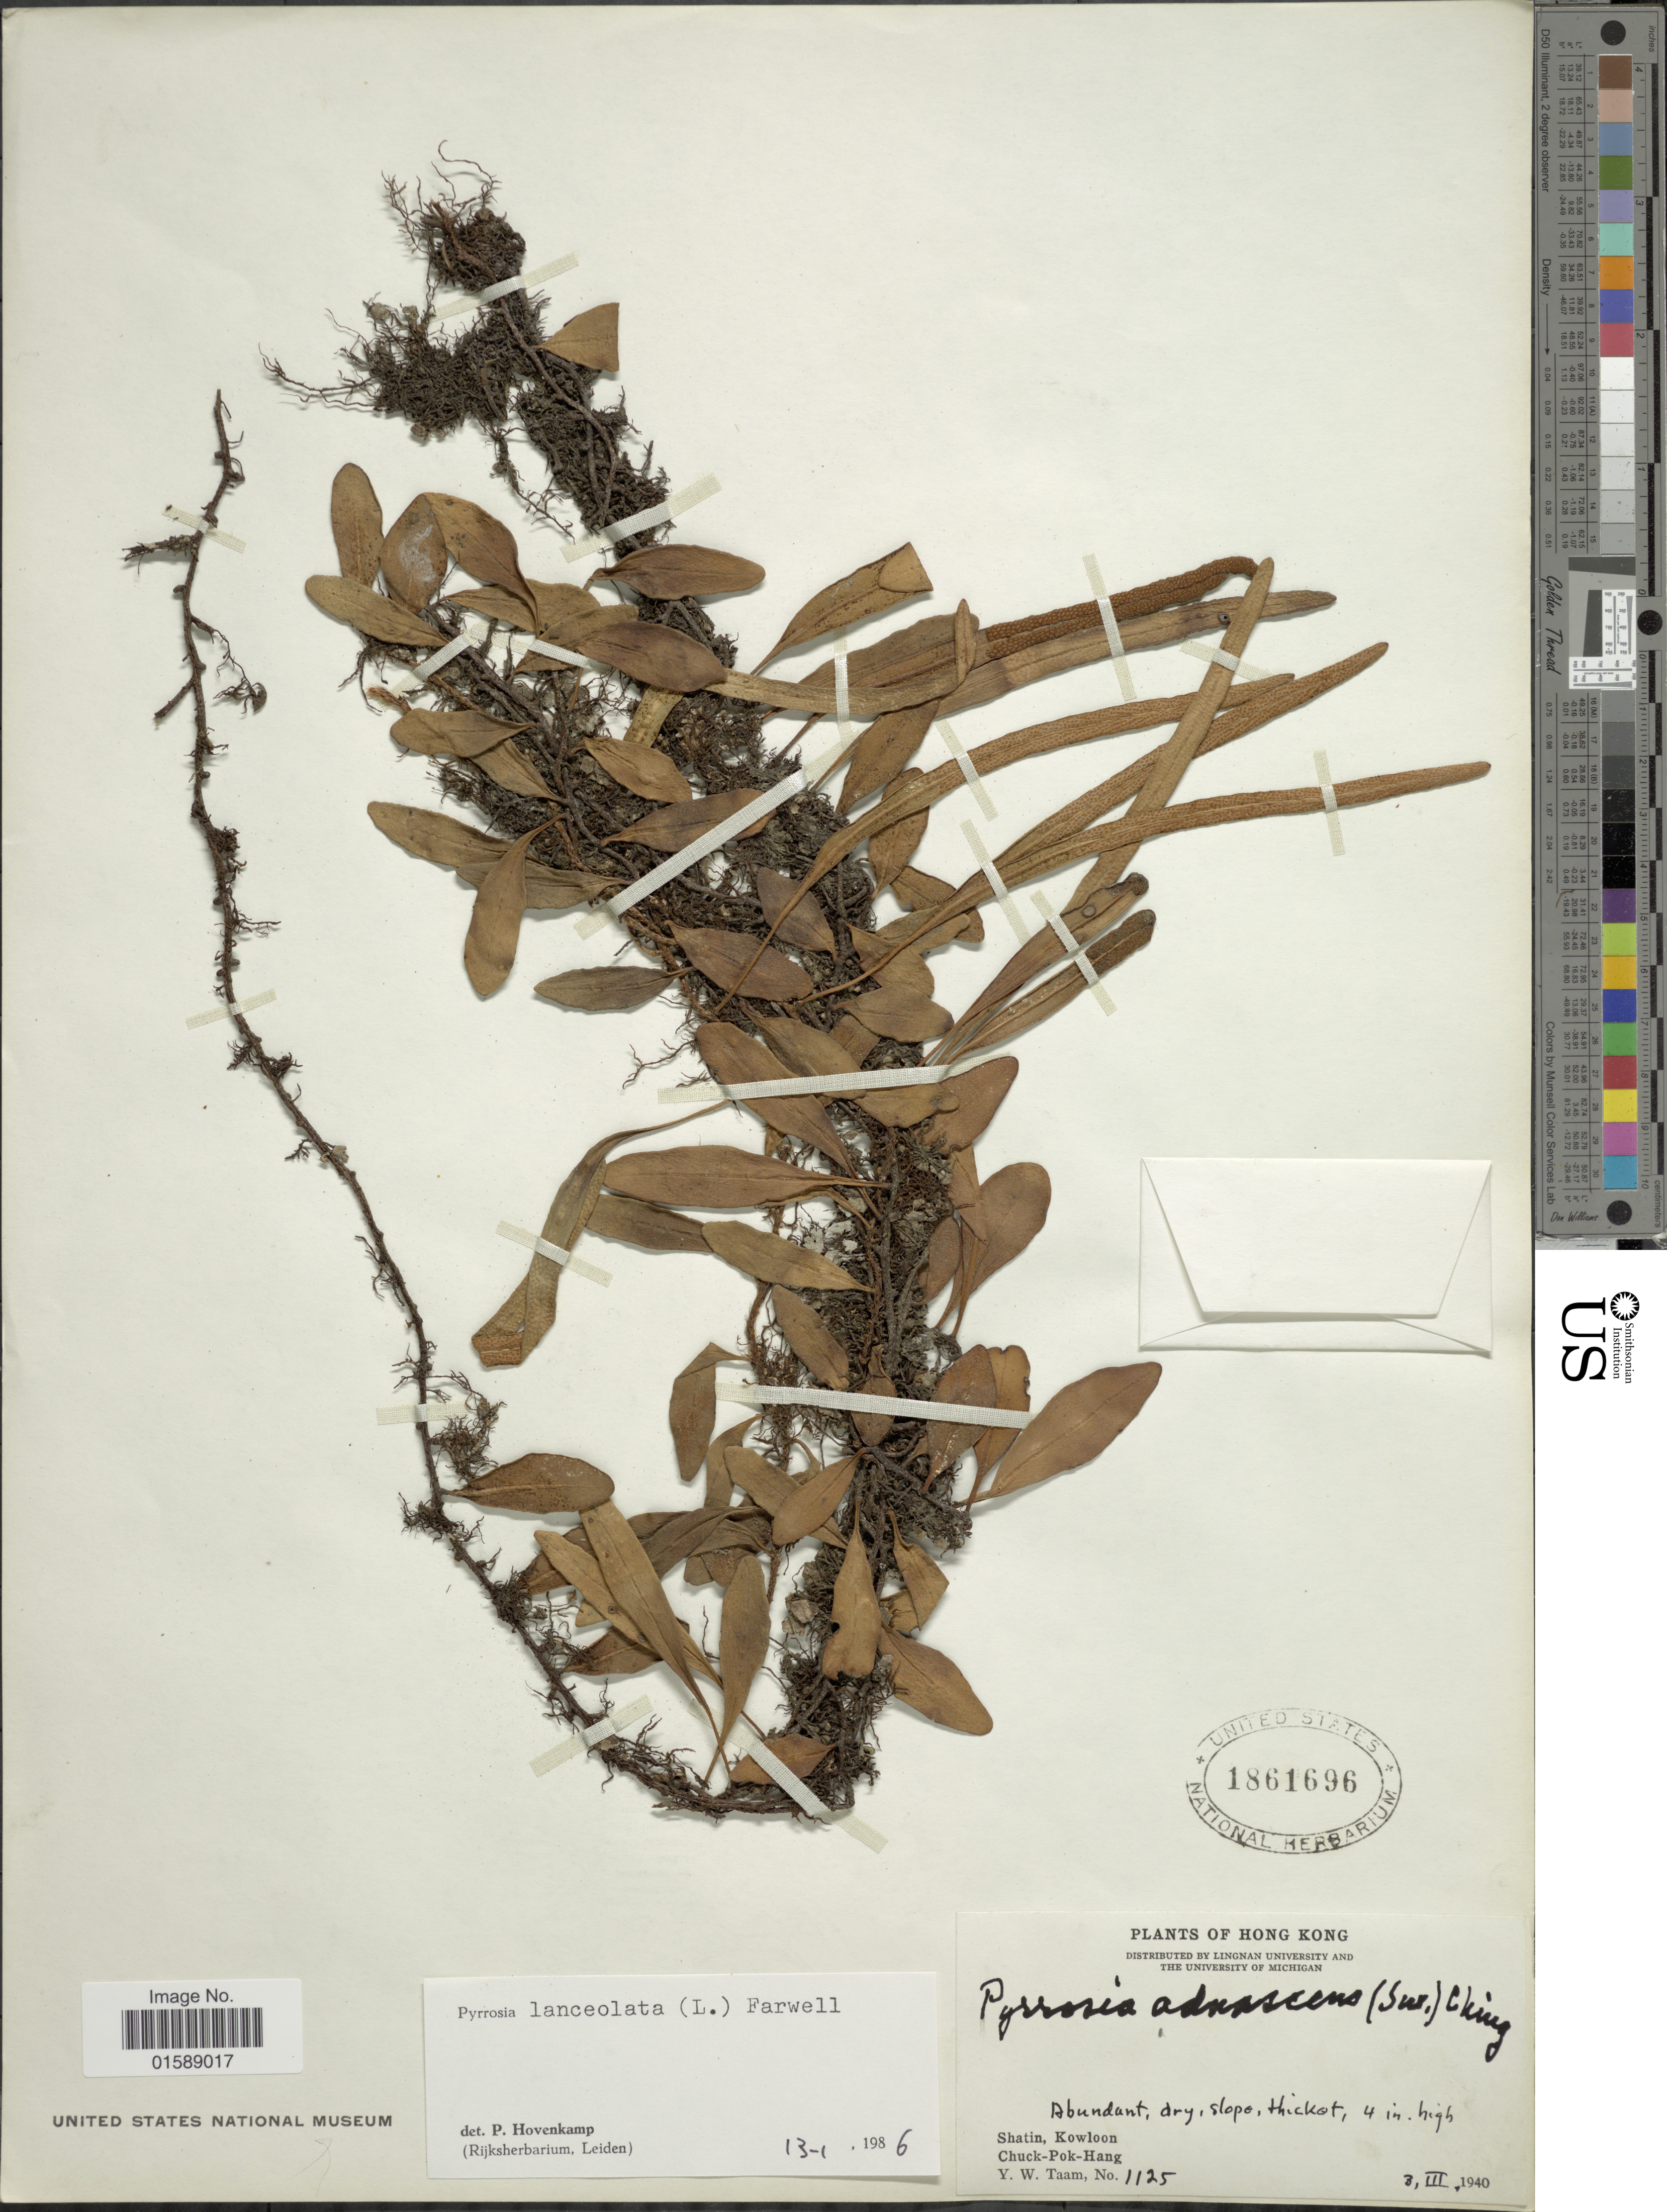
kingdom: Plantae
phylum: Tracheophyta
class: Polypodiopsida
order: Polypodiales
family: Polypodiaceae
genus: Pyrrosia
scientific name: Pyrrosia lanceolata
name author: (L.) Farw.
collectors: Y. W. Taam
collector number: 1125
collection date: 1940-03-03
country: China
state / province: Hong Kong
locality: Shatin, Kowloon. Chuck-Pok-Hang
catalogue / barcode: US 1861696